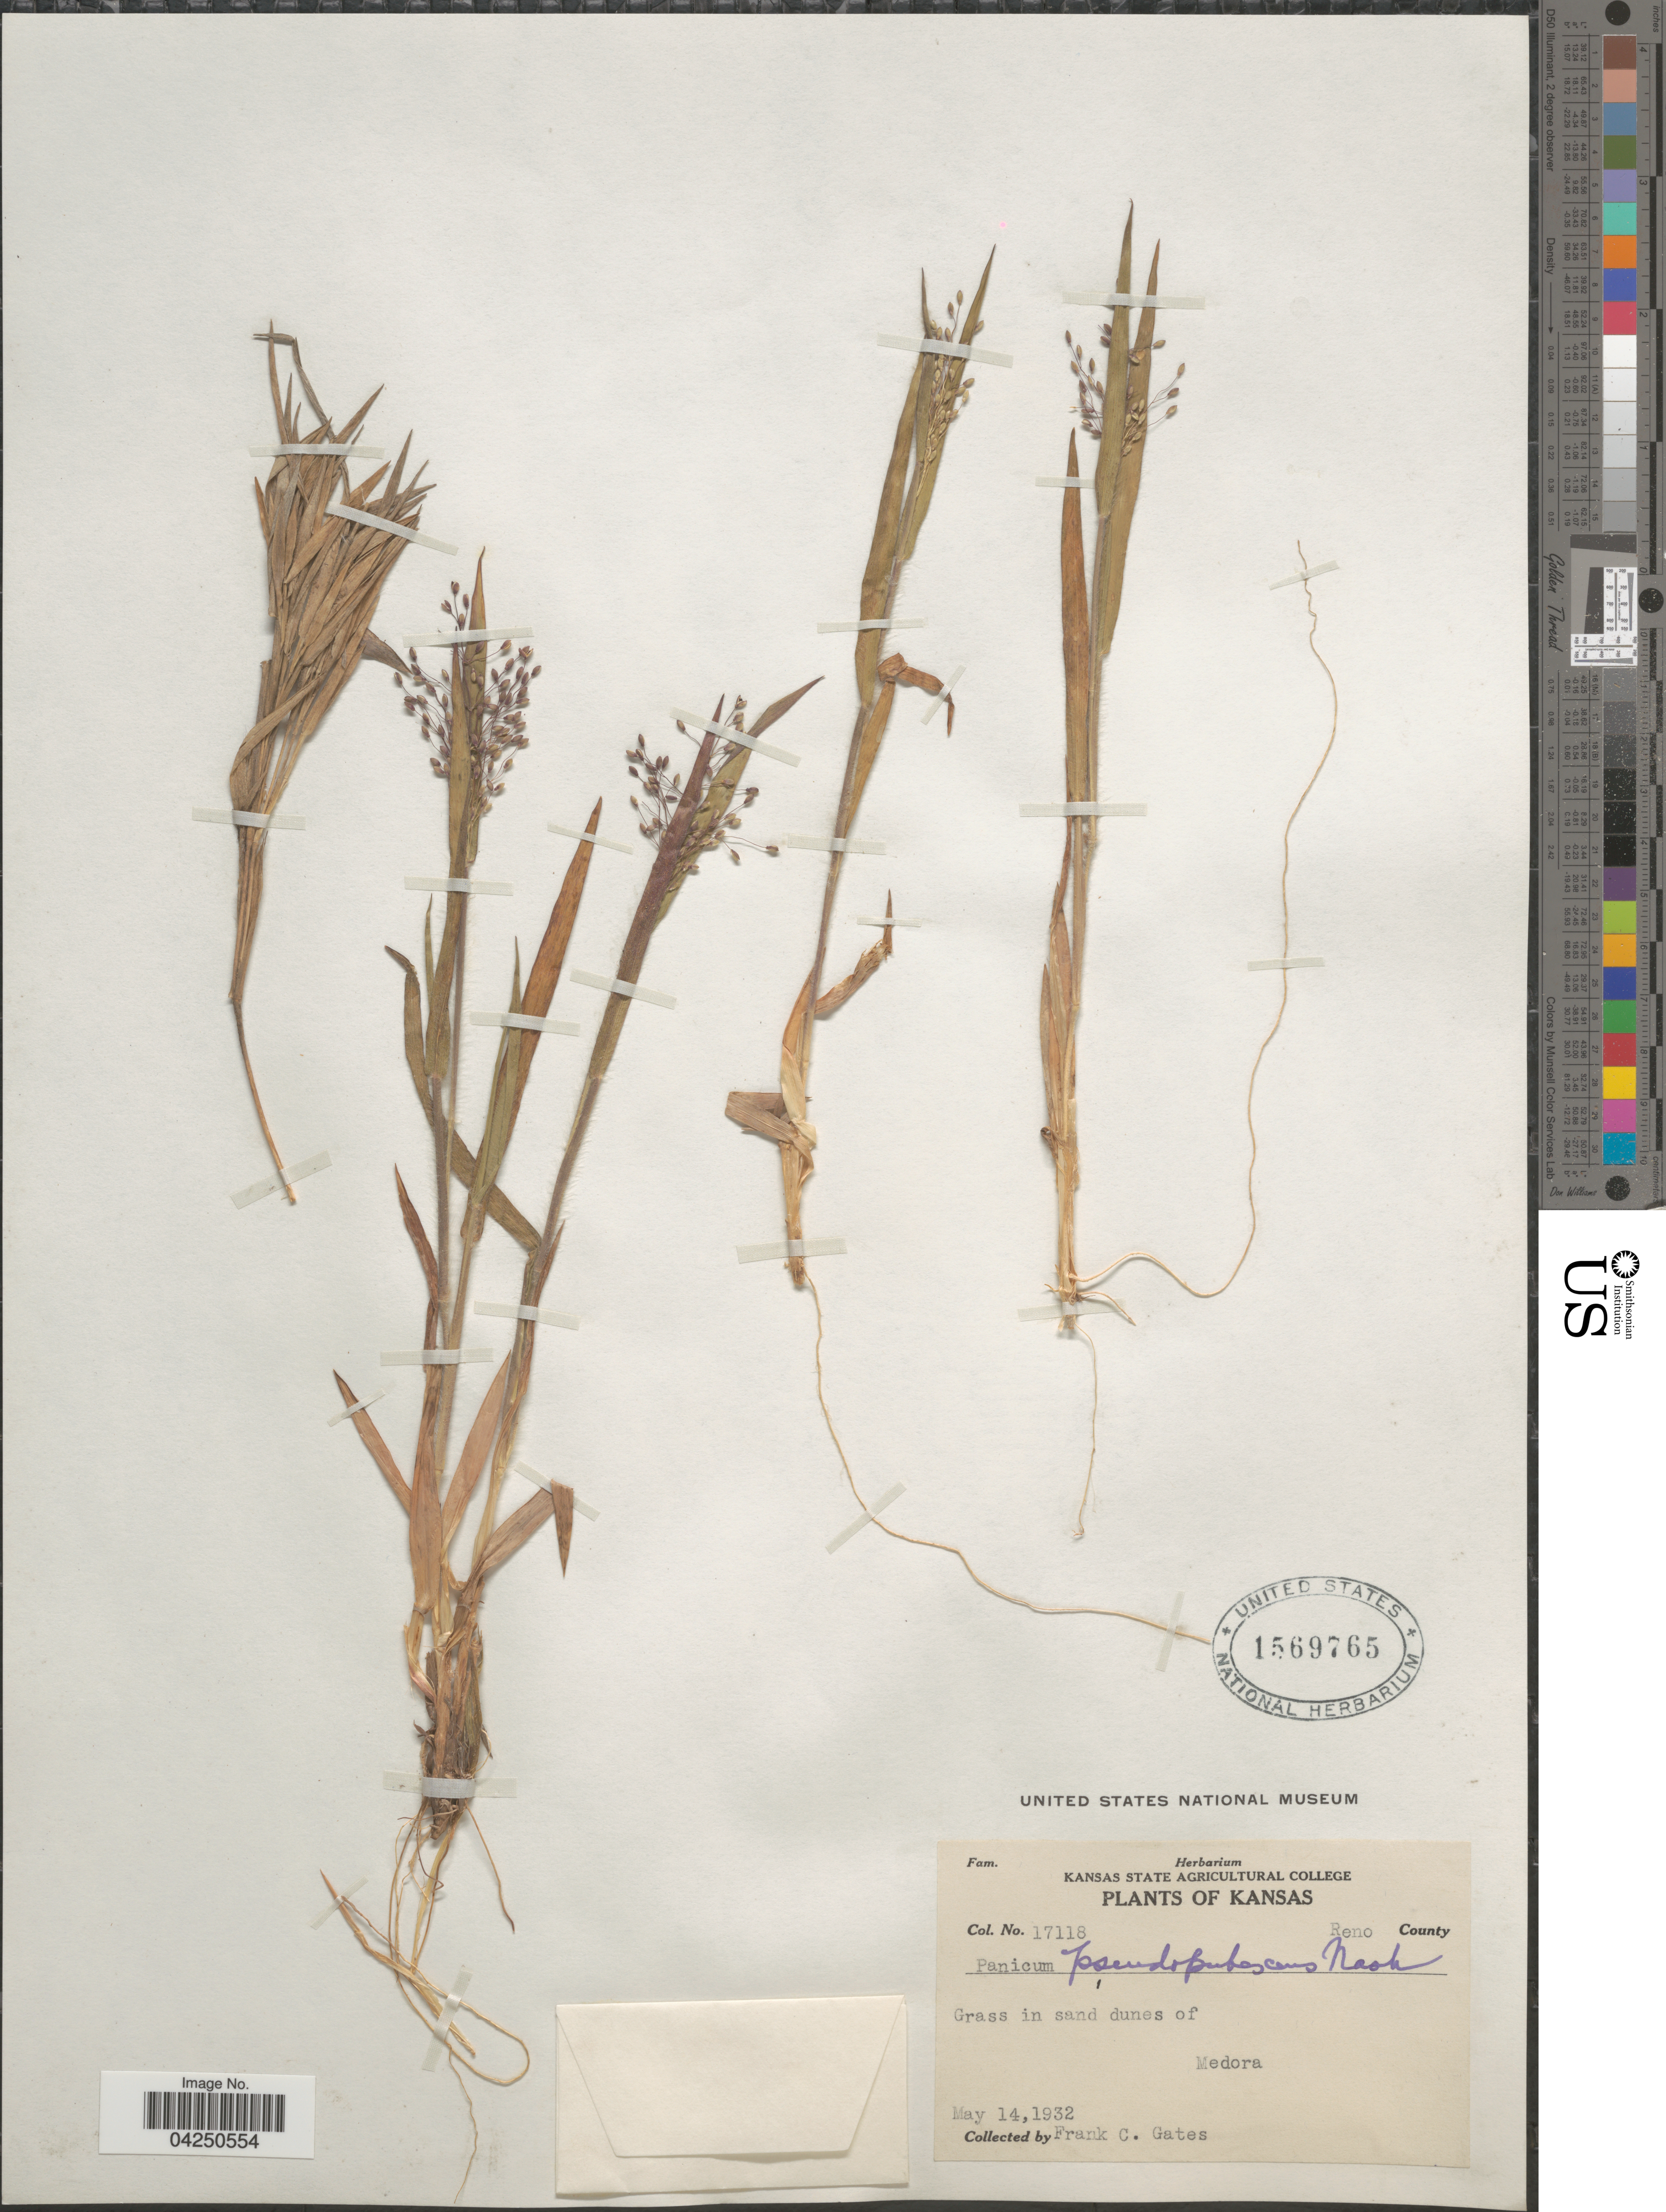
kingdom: Plantae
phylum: Tracheophyta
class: Liliopsida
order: Poales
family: Poaceae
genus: Dichanthelium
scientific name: Dichanthelium acuminatum var. acuminatum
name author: (Sw.) Gould & C.A. Clark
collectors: F. C. Gates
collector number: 17118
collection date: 1932-05-14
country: United States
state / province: Kansas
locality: Reno County. In sand dunes of Medora.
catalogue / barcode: US 1569765